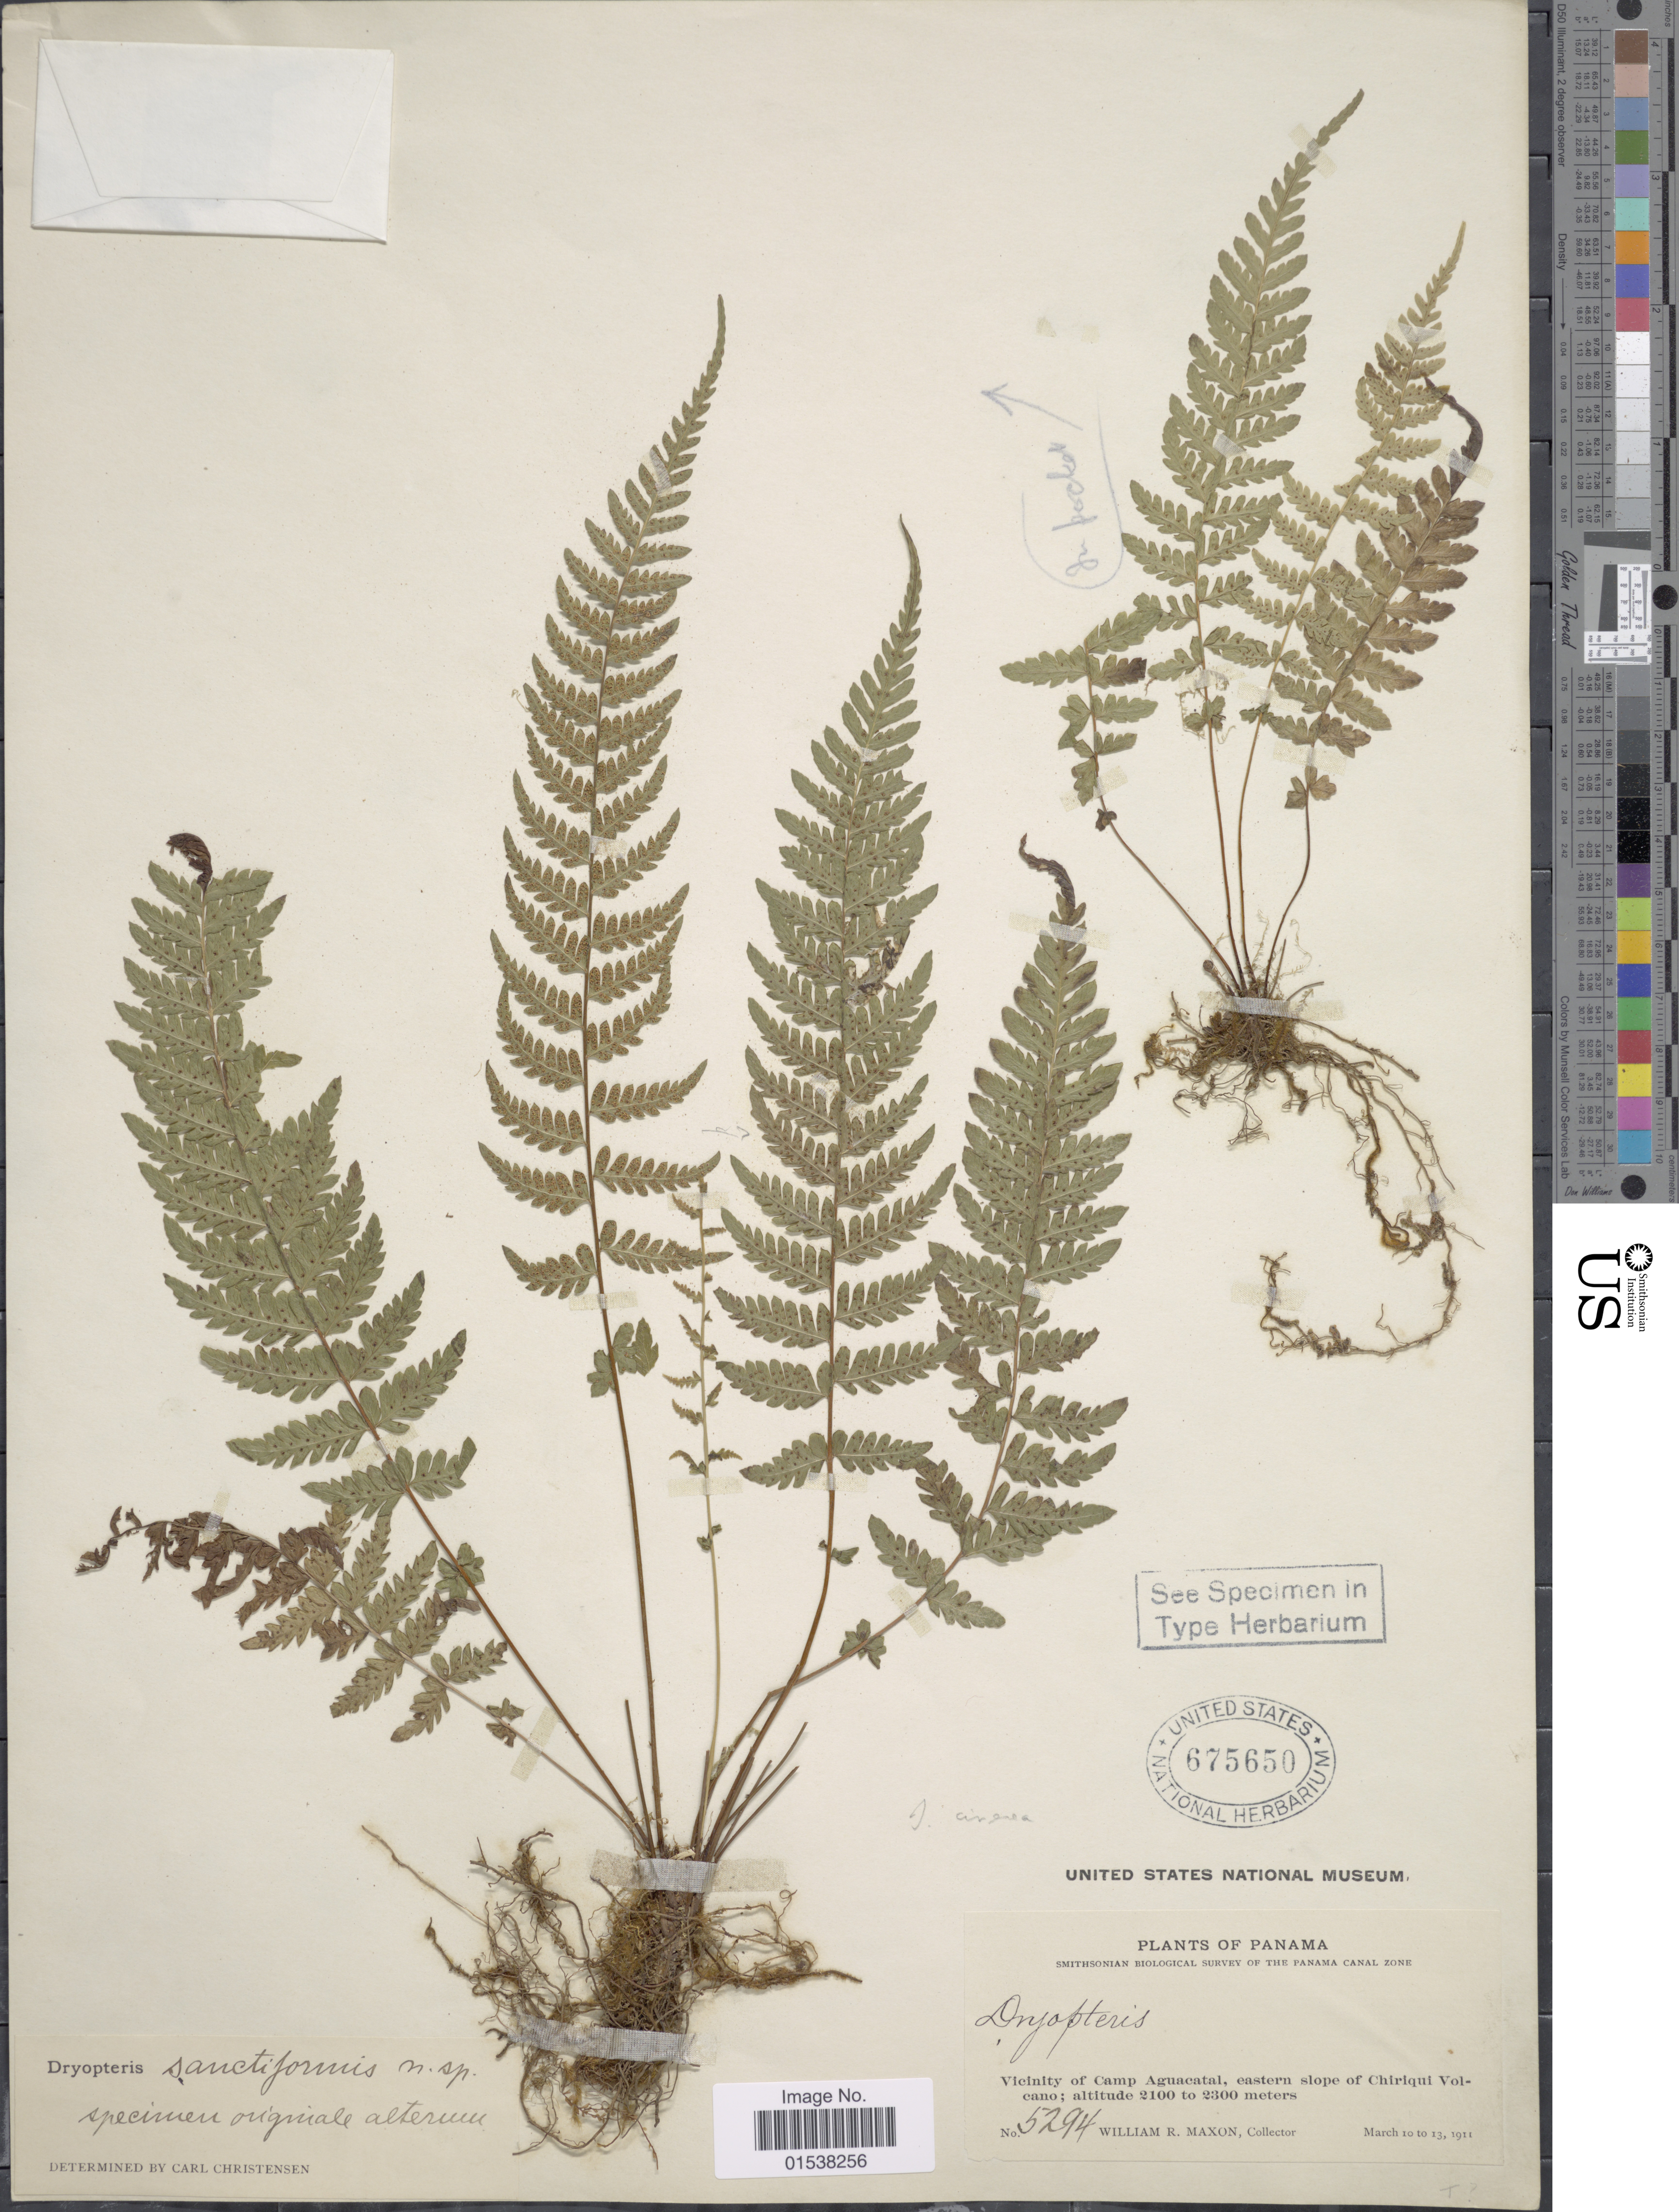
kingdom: Plantae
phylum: Tracheophyta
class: Polypodiopsida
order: Polypodiales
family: Thelypteridaceae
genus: Amauropelta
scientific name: Amauropelta cinerea (Sodiro) comb. nov., ined. 2015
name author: (Sodiro)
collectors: W. R. Maxon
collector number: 5294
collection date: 1911-03-10/1911-03-13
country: Panama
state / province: Chiriqui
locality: Vicinity of Camp Aguacatal, eastern slope of Chiriqui Volcano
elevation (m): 2100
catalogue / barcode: US 675650